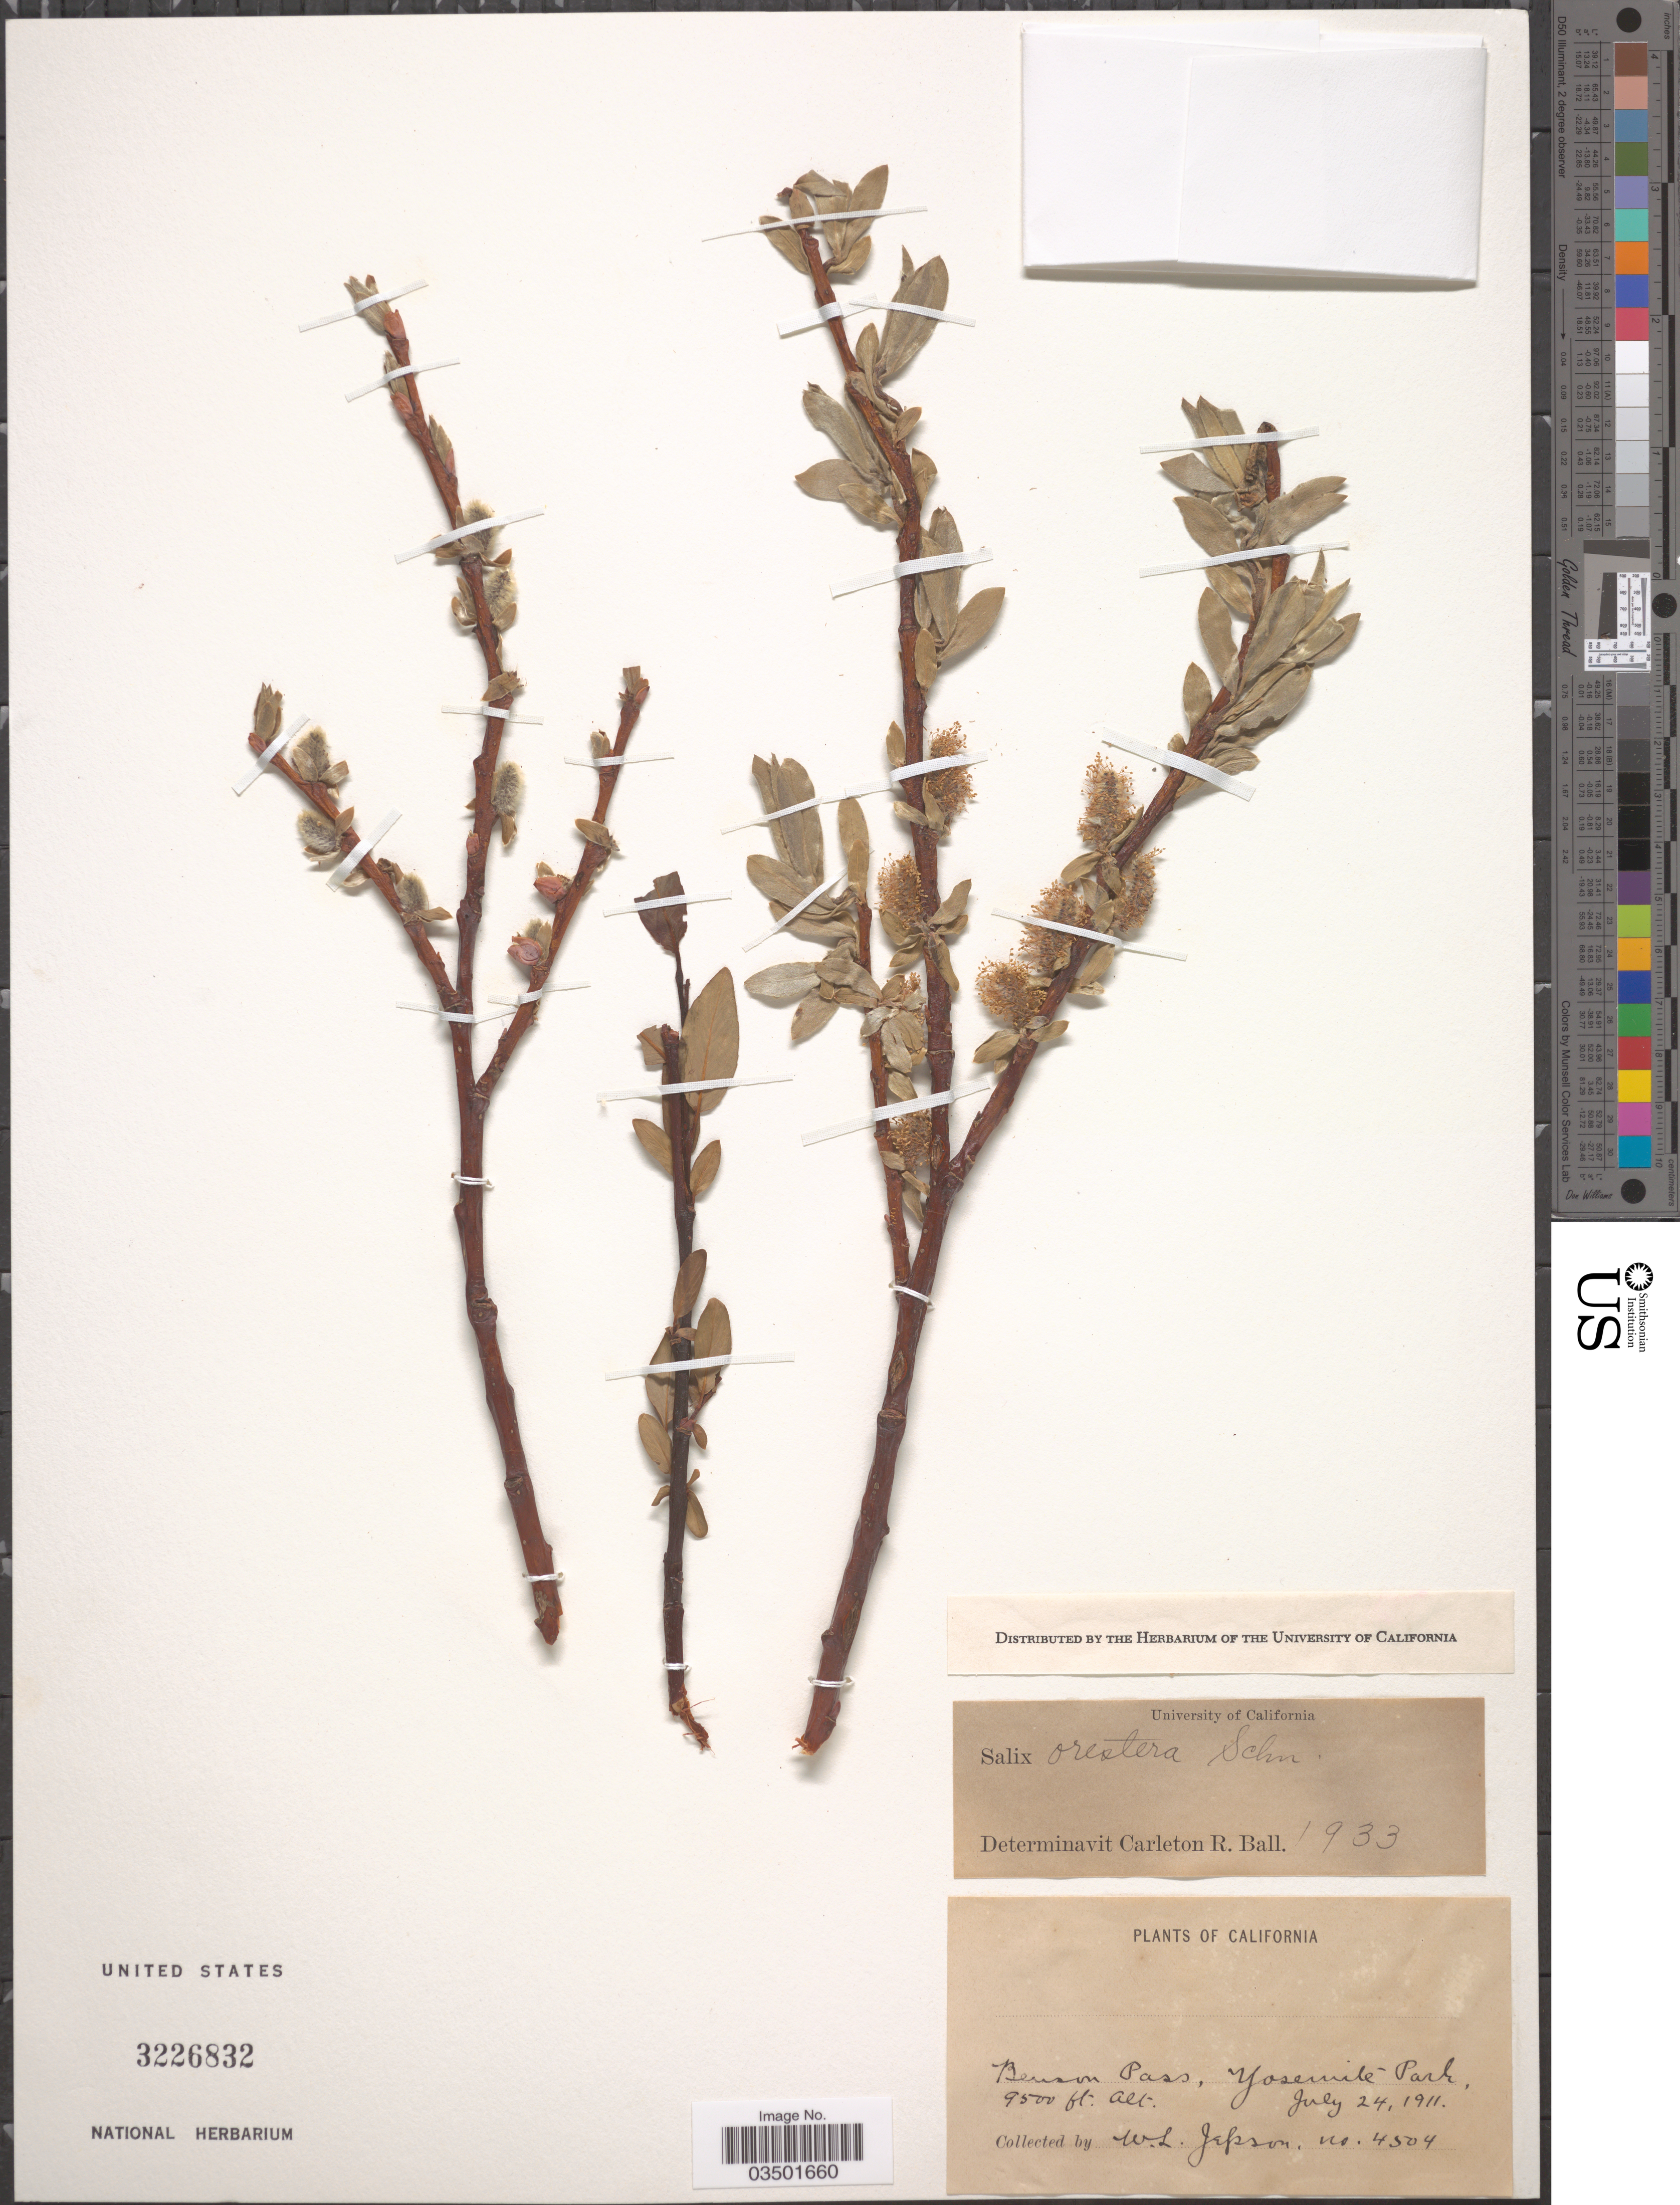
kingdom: Plantae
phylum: Tracheophyta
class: Magnoliopsida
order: Malpighiales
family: Salicaceae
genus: Salix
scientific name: Salix orestera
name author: C.K. Schneid.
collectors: W. L. Jepson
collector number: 4504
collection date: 1911-07-24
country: United States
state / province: California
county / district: Mariposa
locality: Benson Pass. Yosemite Park.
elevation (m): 2896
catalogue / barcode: US 3226832